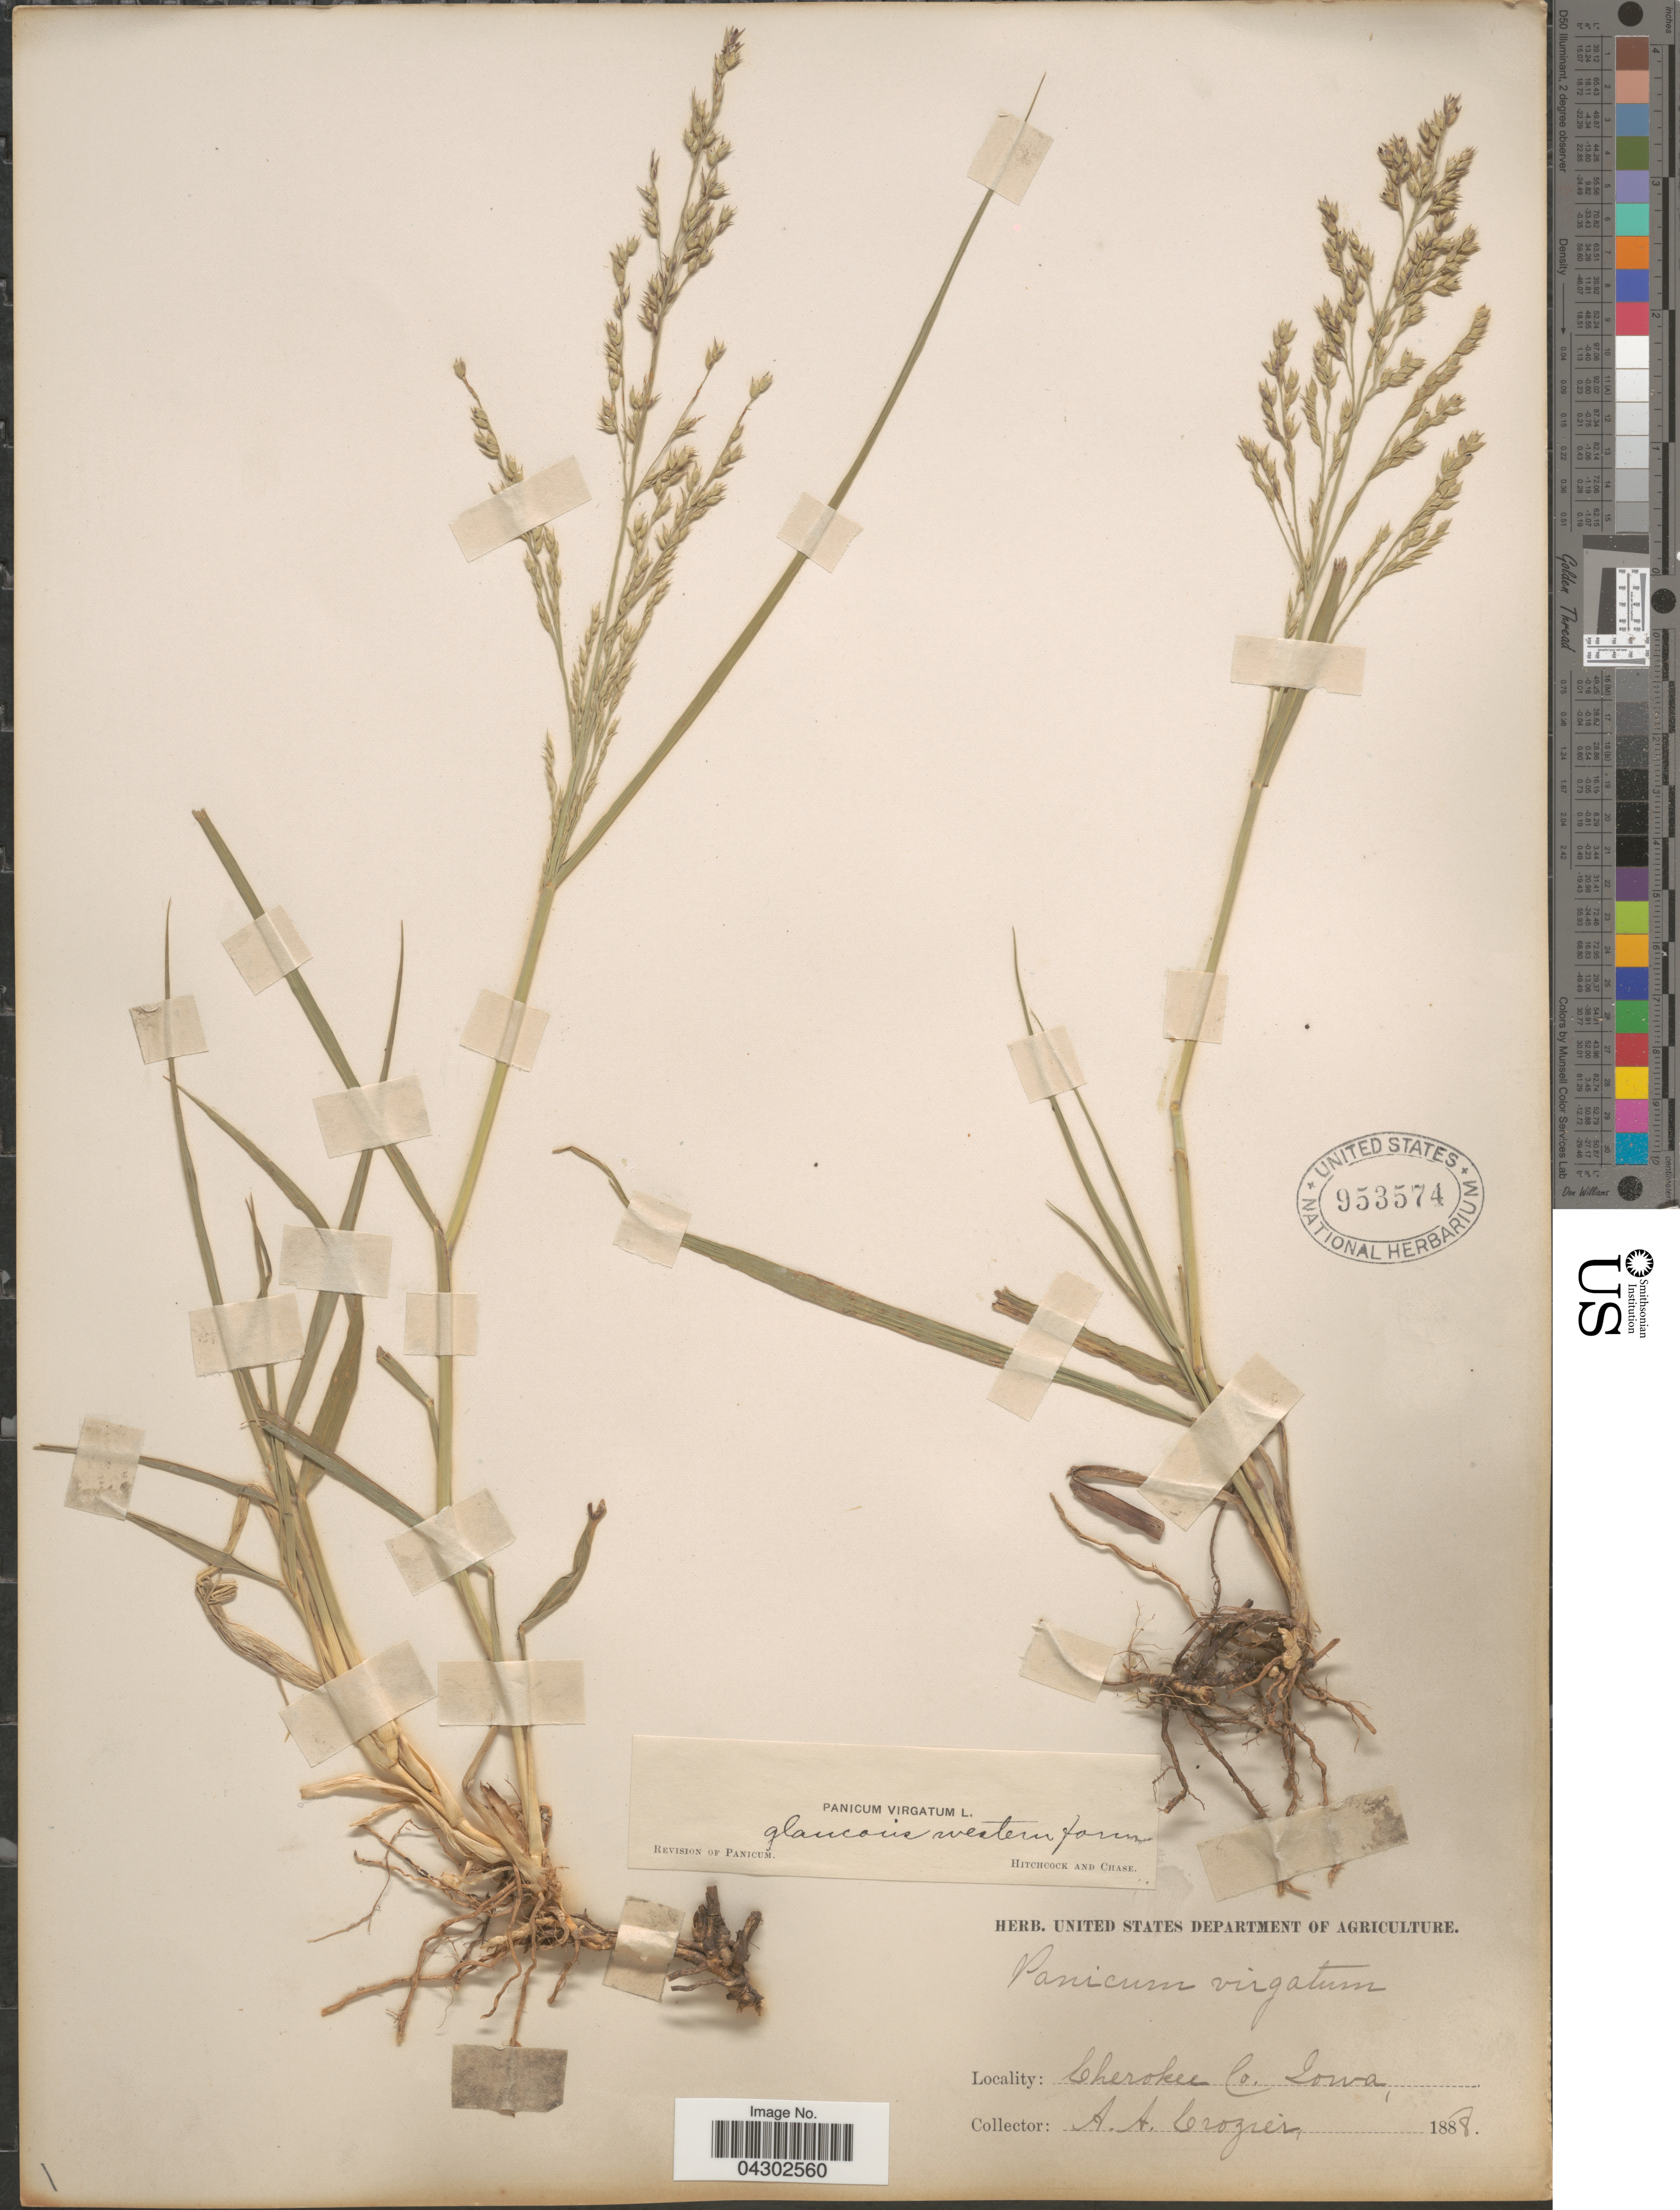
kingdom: Plantae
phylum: Tracheophyta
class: Liliopsida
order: Poales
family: Poaceae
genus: Panicum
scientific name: Panicum virgatum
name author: L.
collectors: A. Crozier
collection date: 1888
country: United States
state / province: Iowa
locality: Cherokee Co.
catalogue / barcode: US 953574